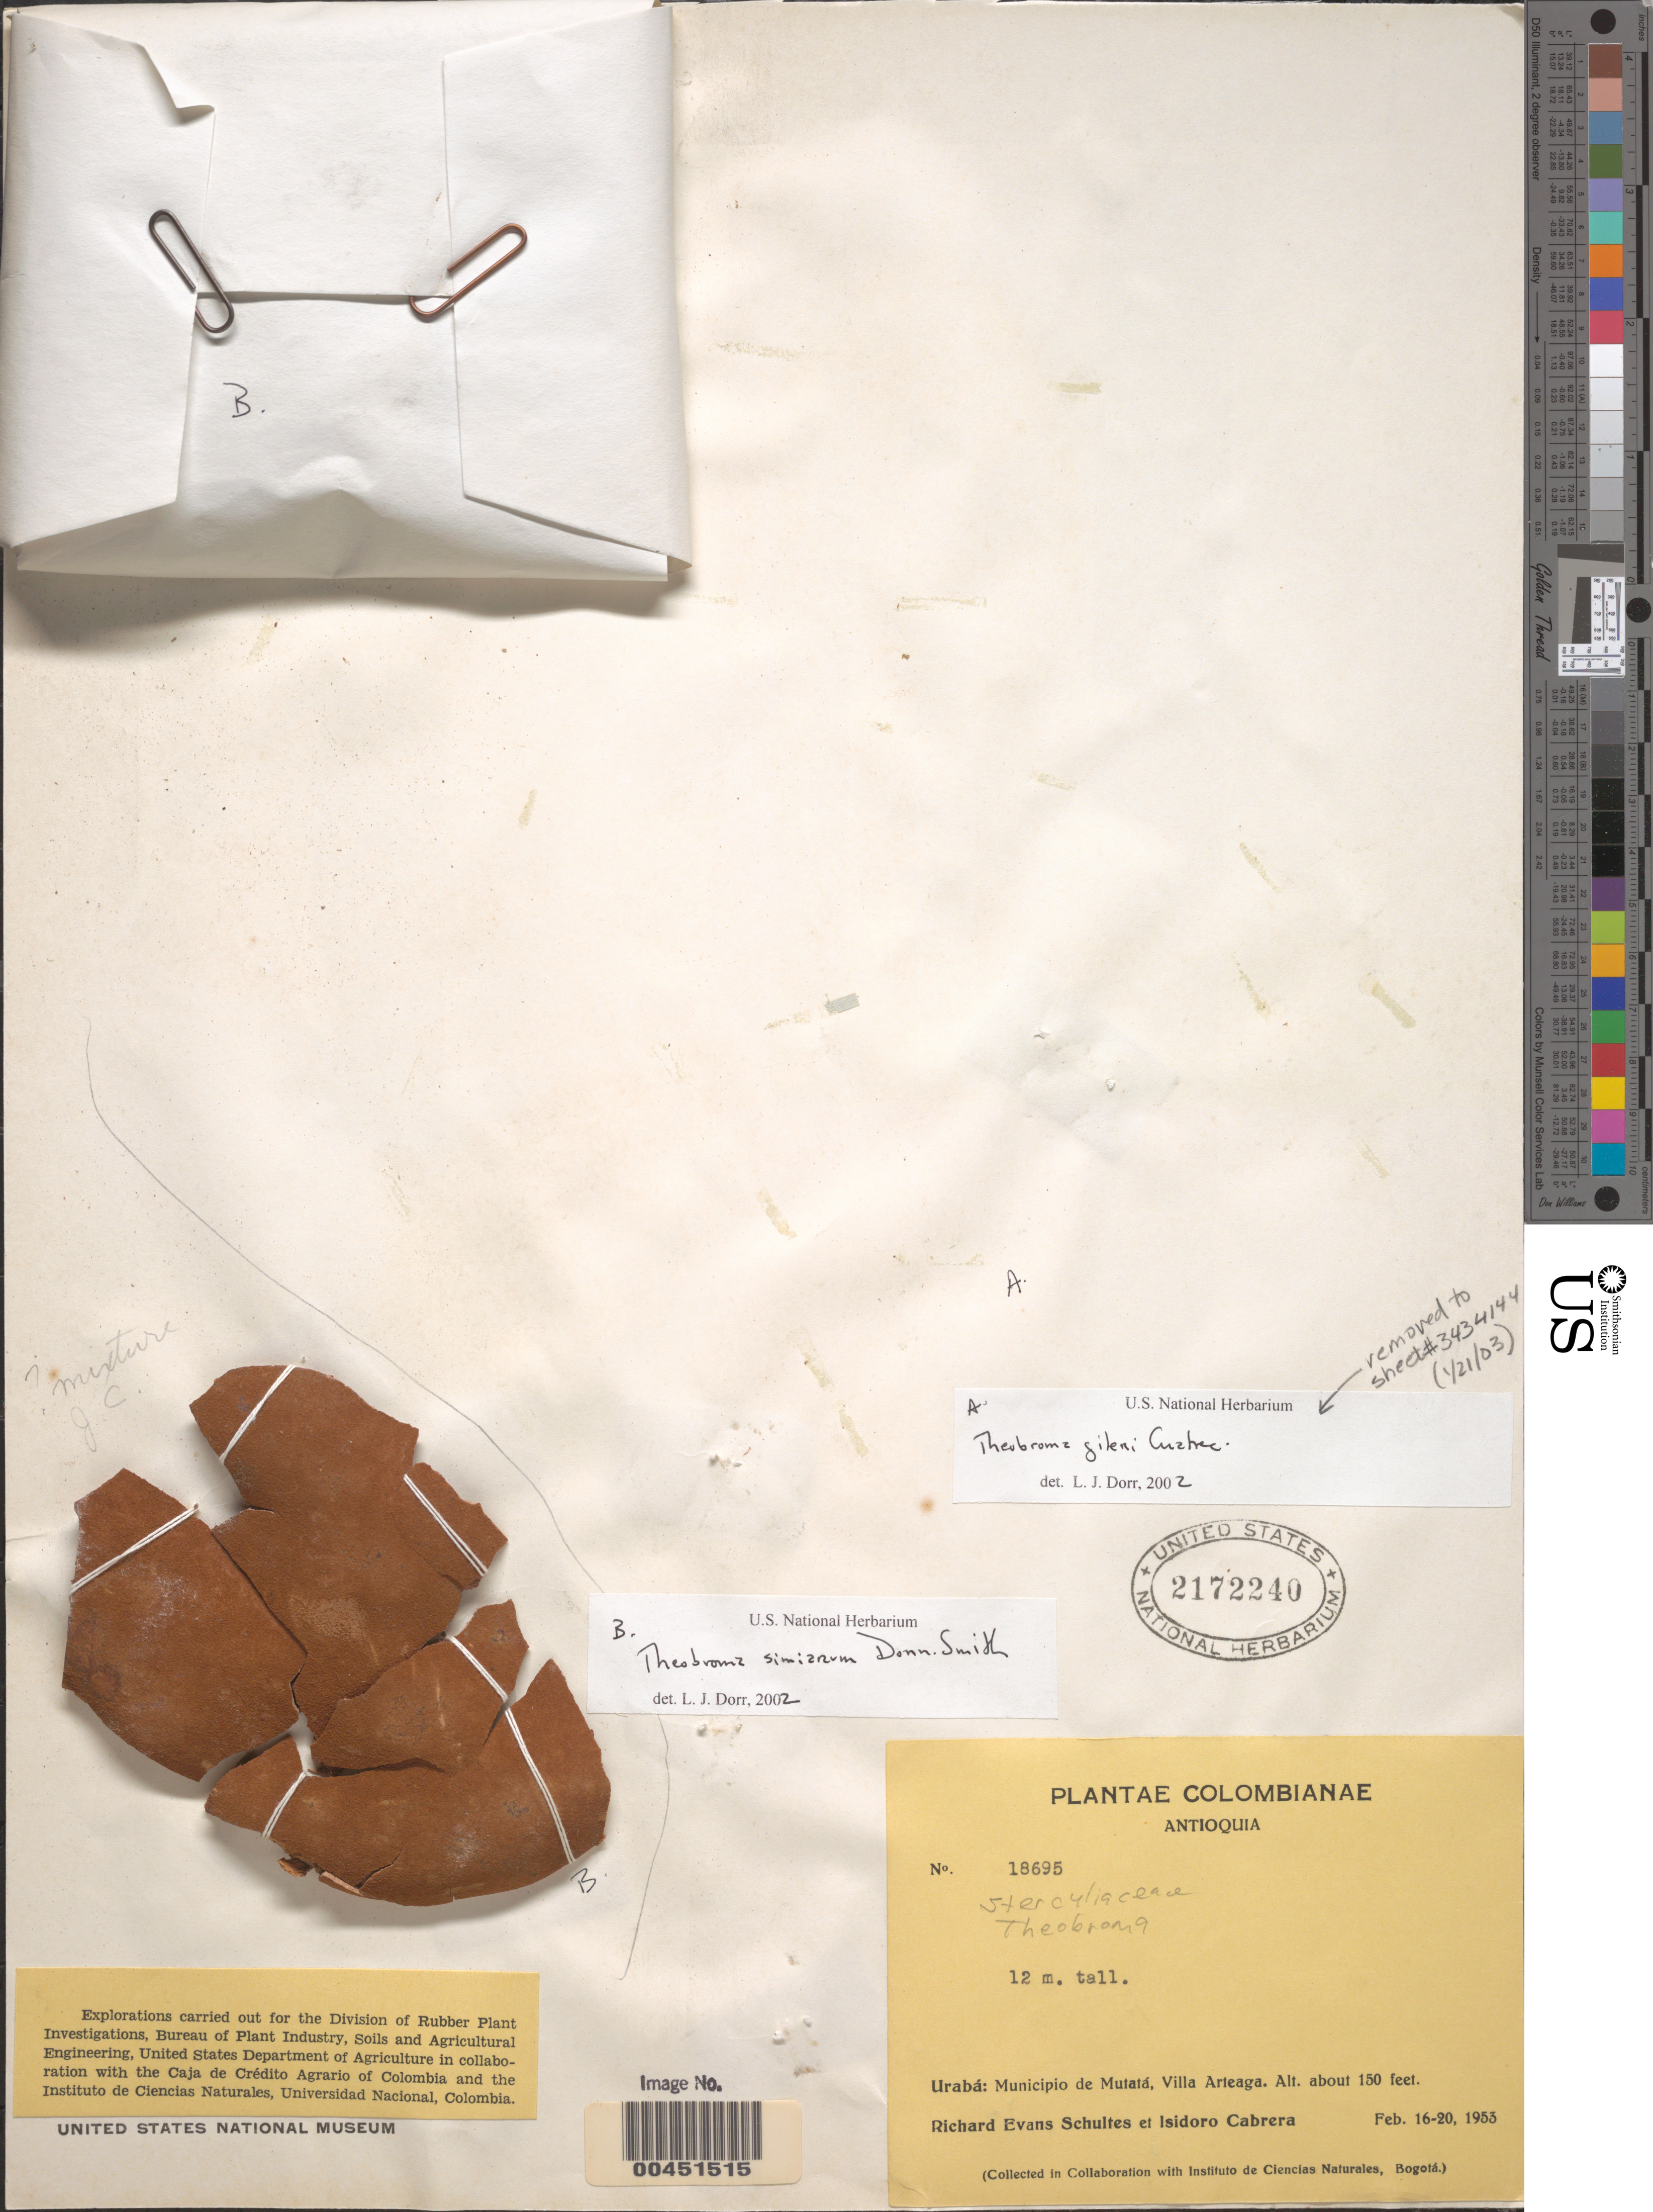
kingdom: Plantae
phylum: Tracheophyta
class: Magnoliopsida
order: Malvales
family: Malvaceae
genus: Theobroma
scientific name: Theobroma simiarum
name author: Donn. Sm.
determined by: Dorr, L. J., (BOT), Smithsonian Institution - National Museum of Natural History (UNITED STATES)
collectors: R. E. Schultes & I. Cabrera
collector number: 18695B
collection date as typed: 16 Feb 1953 to 20 Feb 1953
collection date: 1953-02-16/1953-02-20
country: Colombia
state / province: Antioquia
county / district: Mutatá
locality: Villa Arteaga; Urabá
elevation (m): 46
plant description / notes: Mixed collection separated. Fruit only on sheet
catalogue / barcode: US 2172240